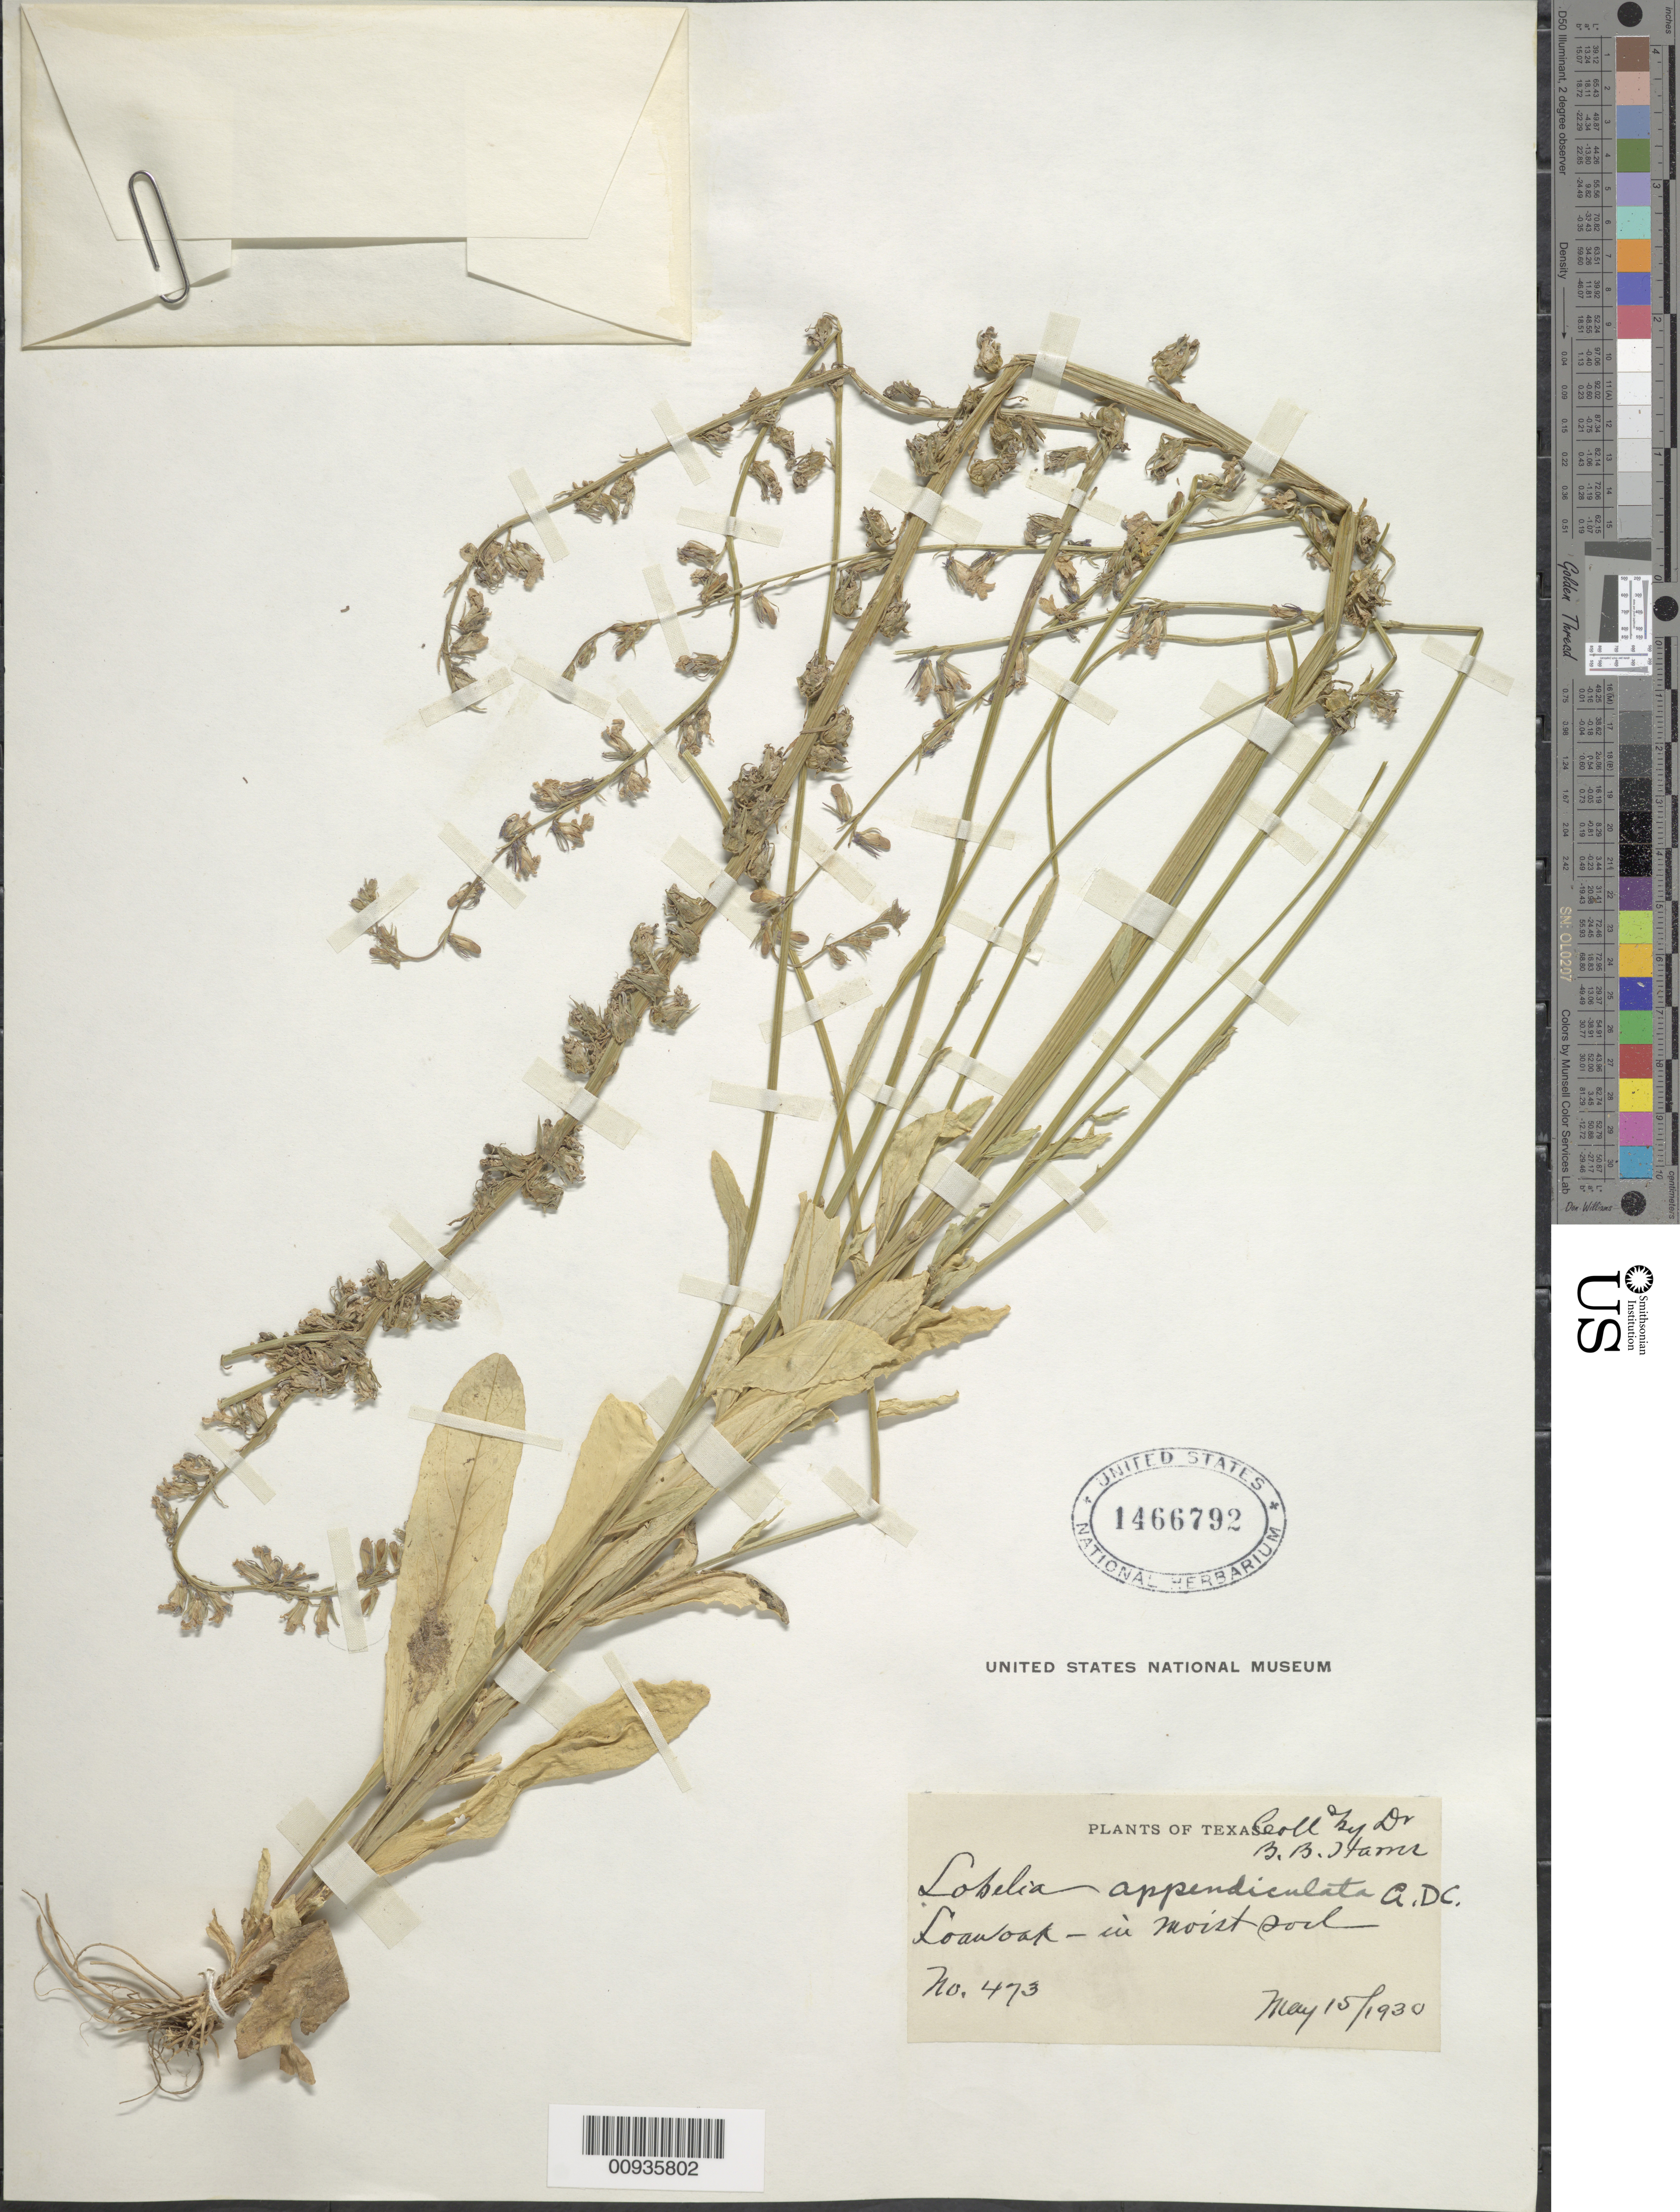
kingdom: Plantae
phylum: Tracheophyta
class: Magnoliopsida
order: Asterales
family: Campanulaceae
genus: Lobelia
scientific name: Lobelia appendiculata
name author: A. DC.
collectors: B. B. Harris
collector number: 473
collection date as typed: May 15, 1930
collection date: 1930-05-15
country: United States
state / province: Texas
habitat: low oak in moist soil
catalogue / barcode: US 1466792